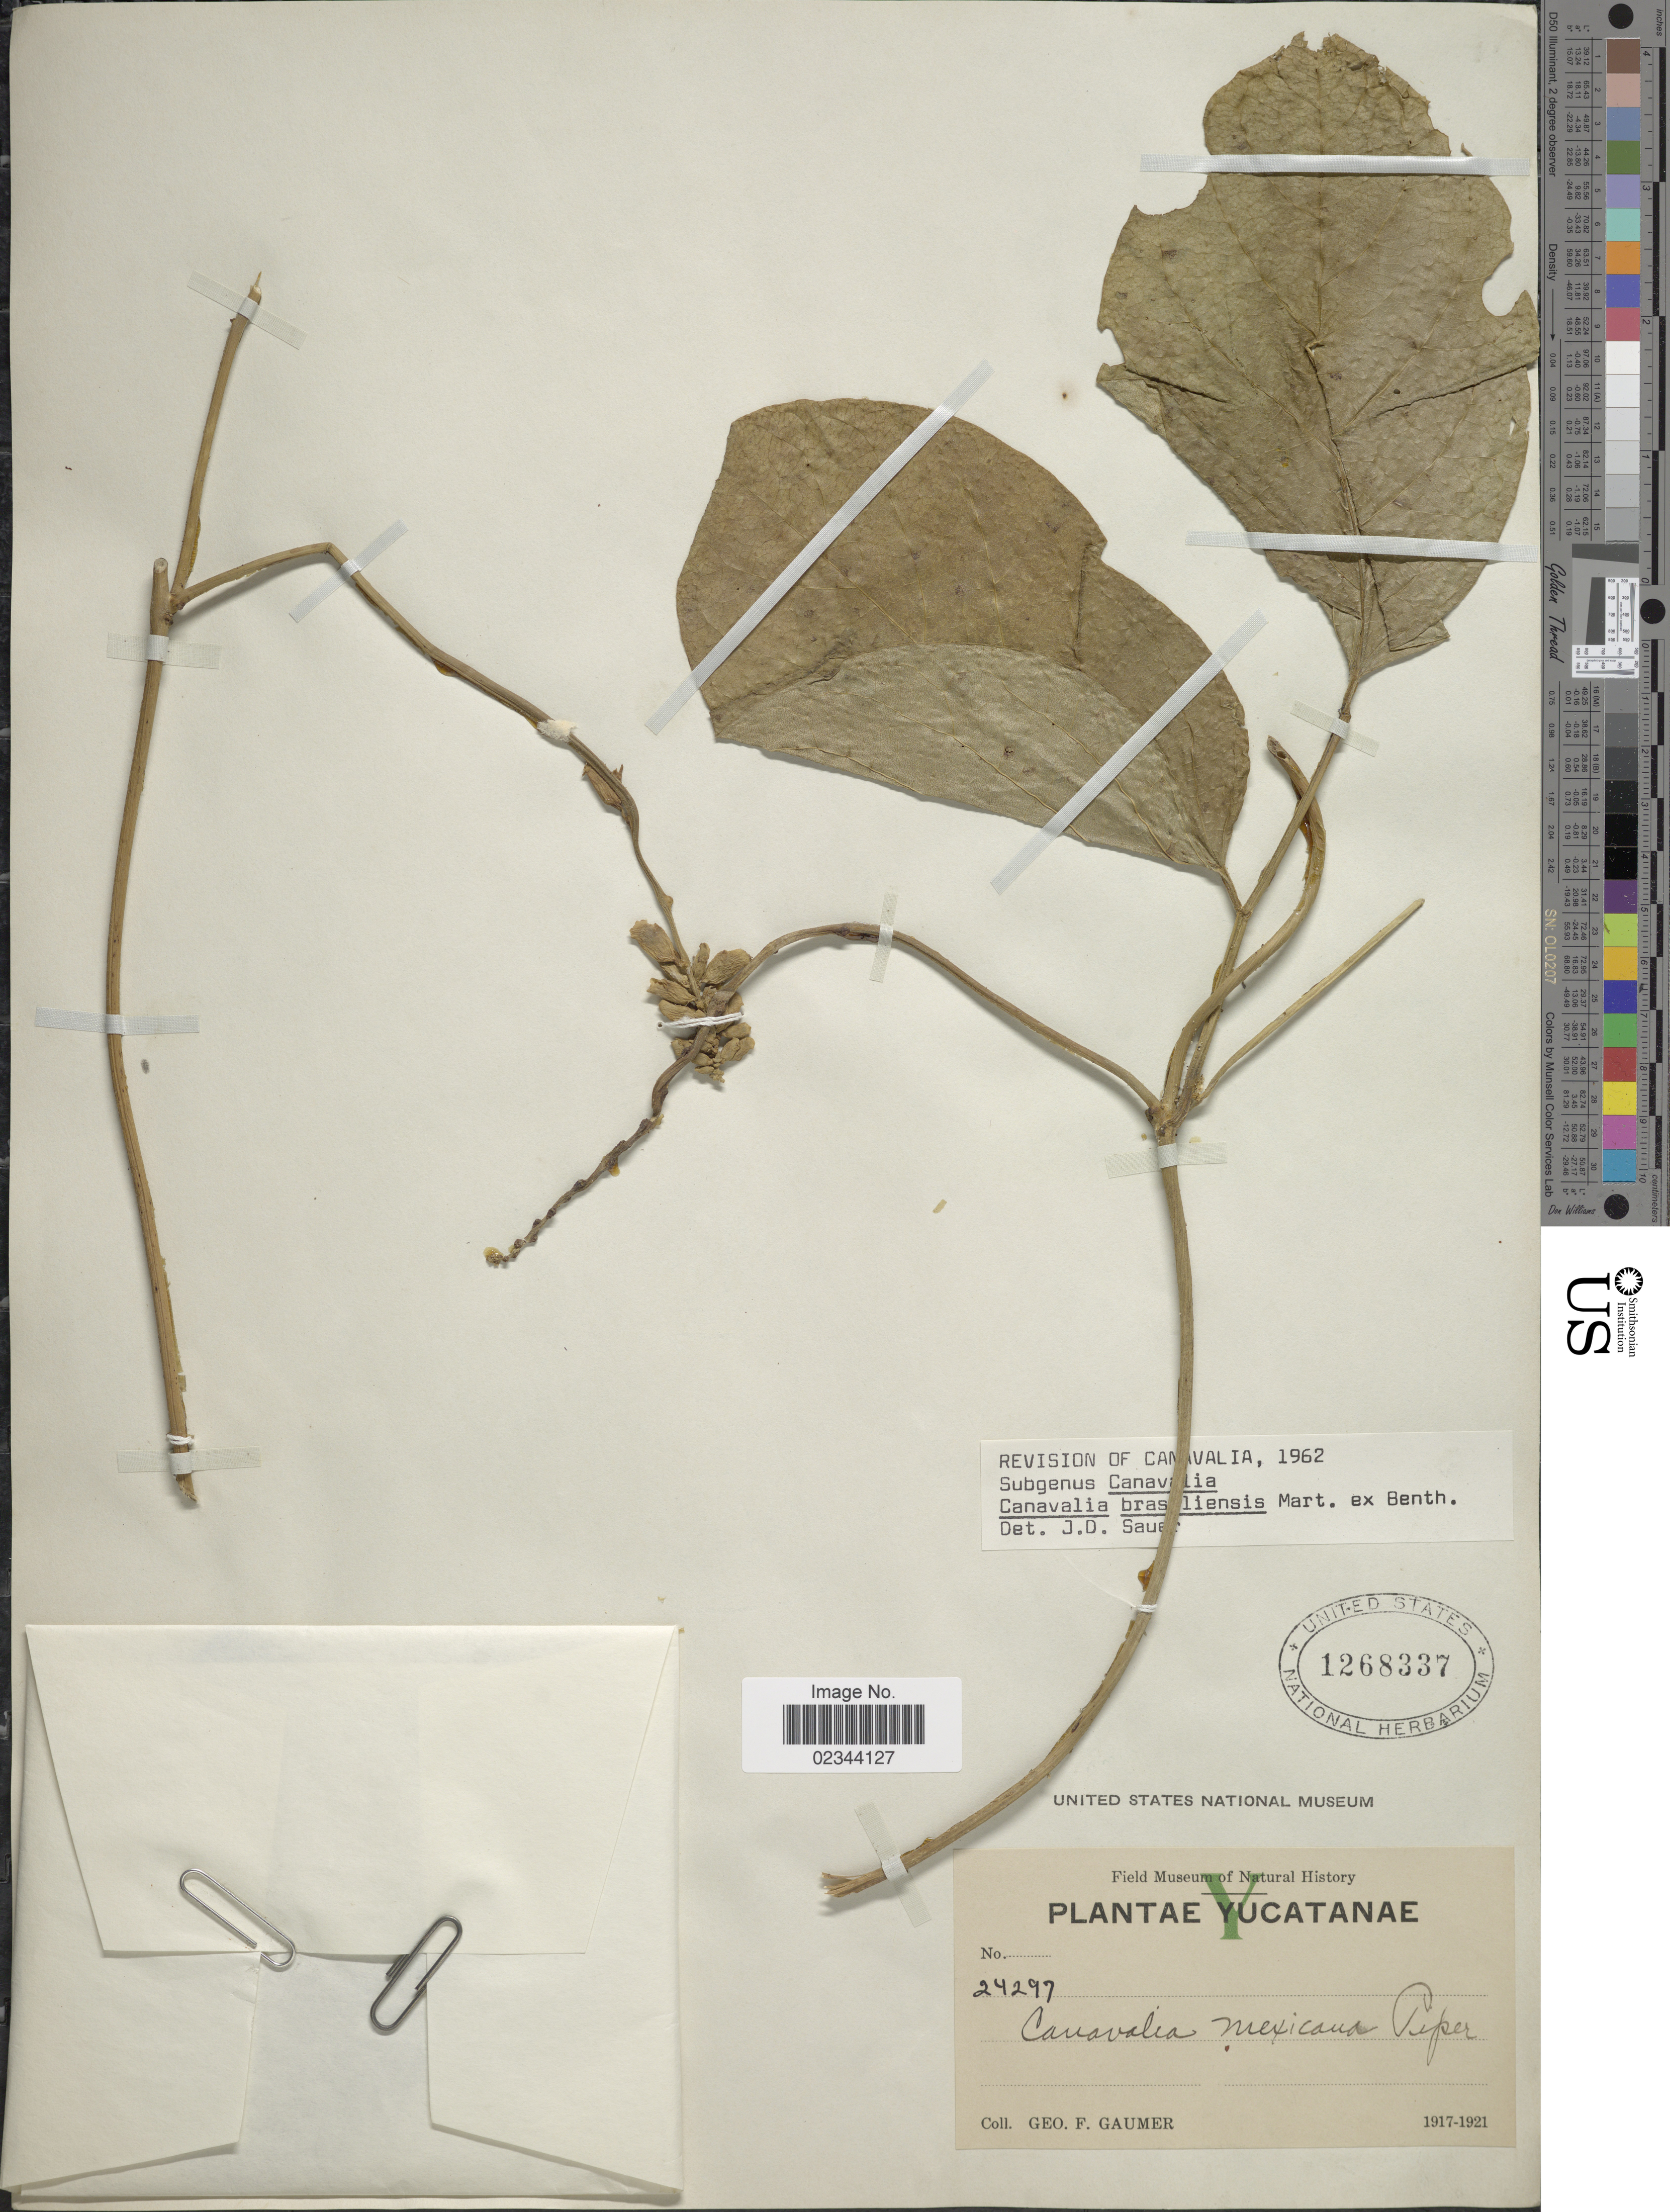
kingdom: Plantae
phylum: Tracheophyta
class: Magnoliopsida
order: Fabales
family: Fabaceae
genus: Canavalia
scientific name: Canavalia brasiliensis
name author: Mart. ex Benth.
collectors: G. F. Gaumer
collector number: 24297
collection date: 1917/1921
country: Mexico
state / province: Yucatán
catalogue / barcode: US 1268337